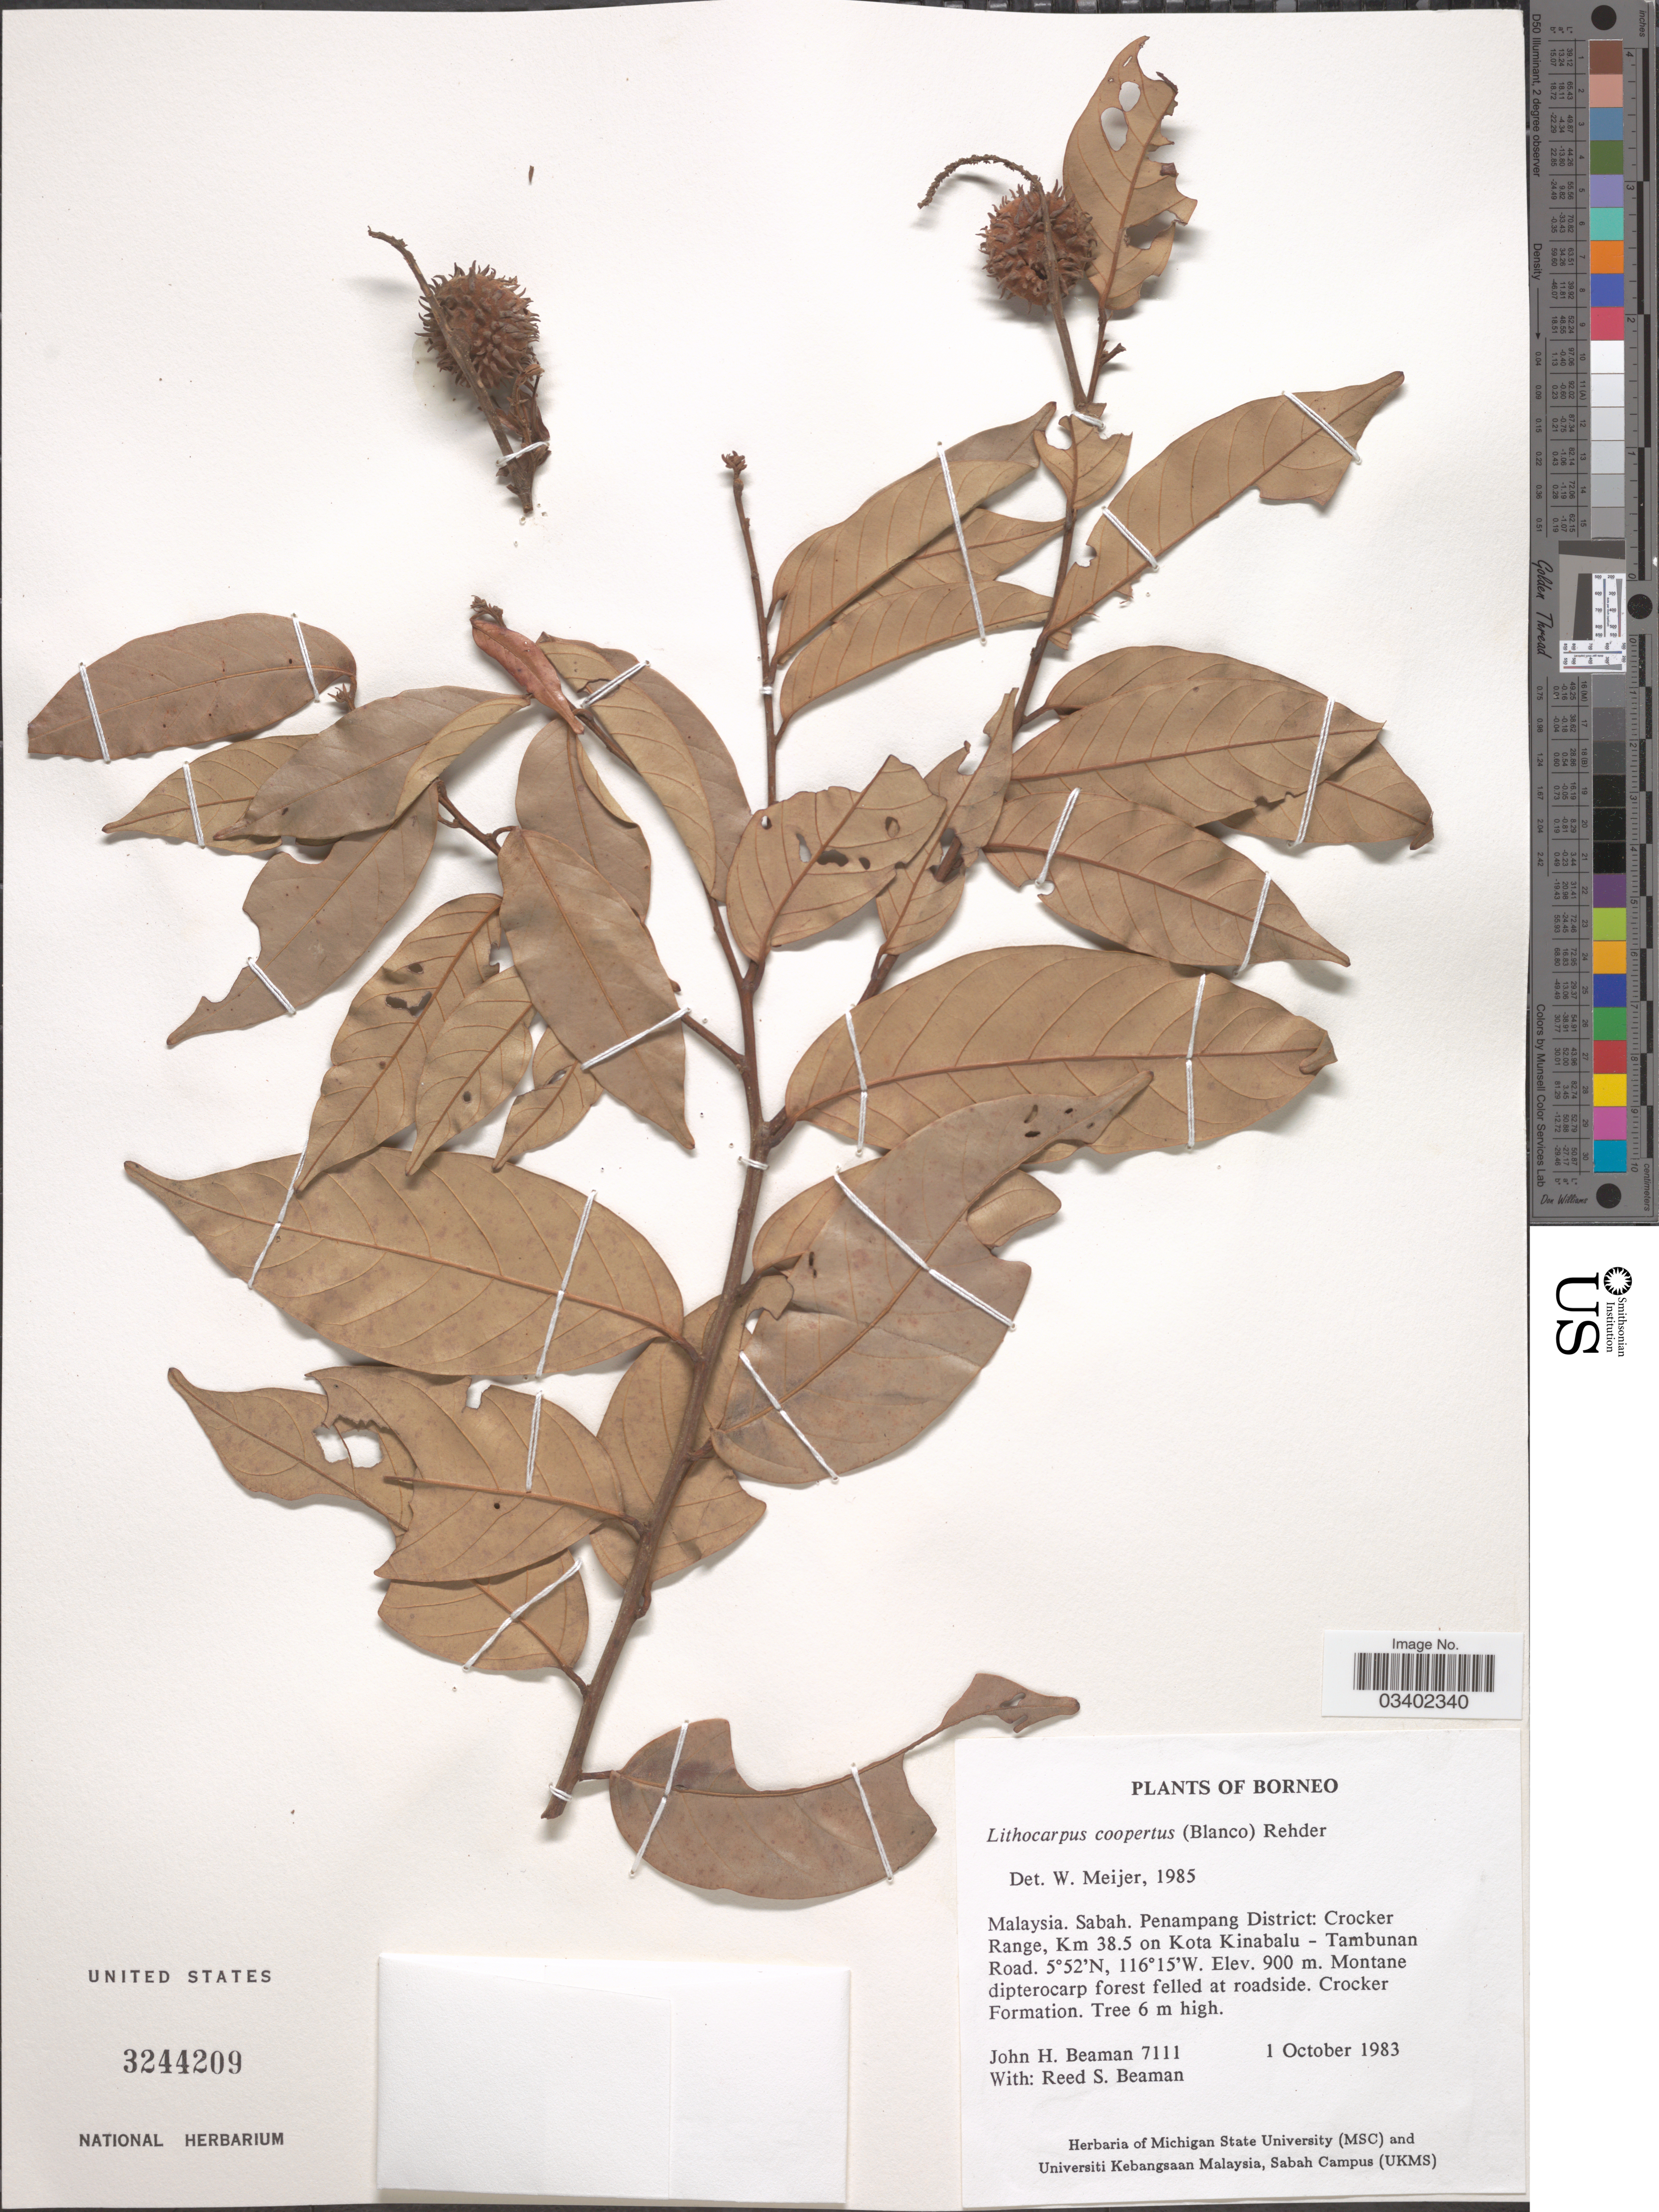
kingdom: Plantae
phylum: Tracheophyta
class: Magnoliopsida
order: Fagales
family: Fagaceae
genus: Lithocarpus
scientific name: Lithocarpus coopertus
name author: (Blanco) Rehder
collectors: J. H. Beaman & R. S. Beaman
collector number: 7111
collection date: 1983-10-01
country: Malaysia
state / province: Sabah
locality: Borneo. Penampang District: Crocker Range, Km 38.5 on Kota Kinabalu - Tambunan Road. Crocker Formation.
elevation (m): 900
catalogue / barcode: US 3244209